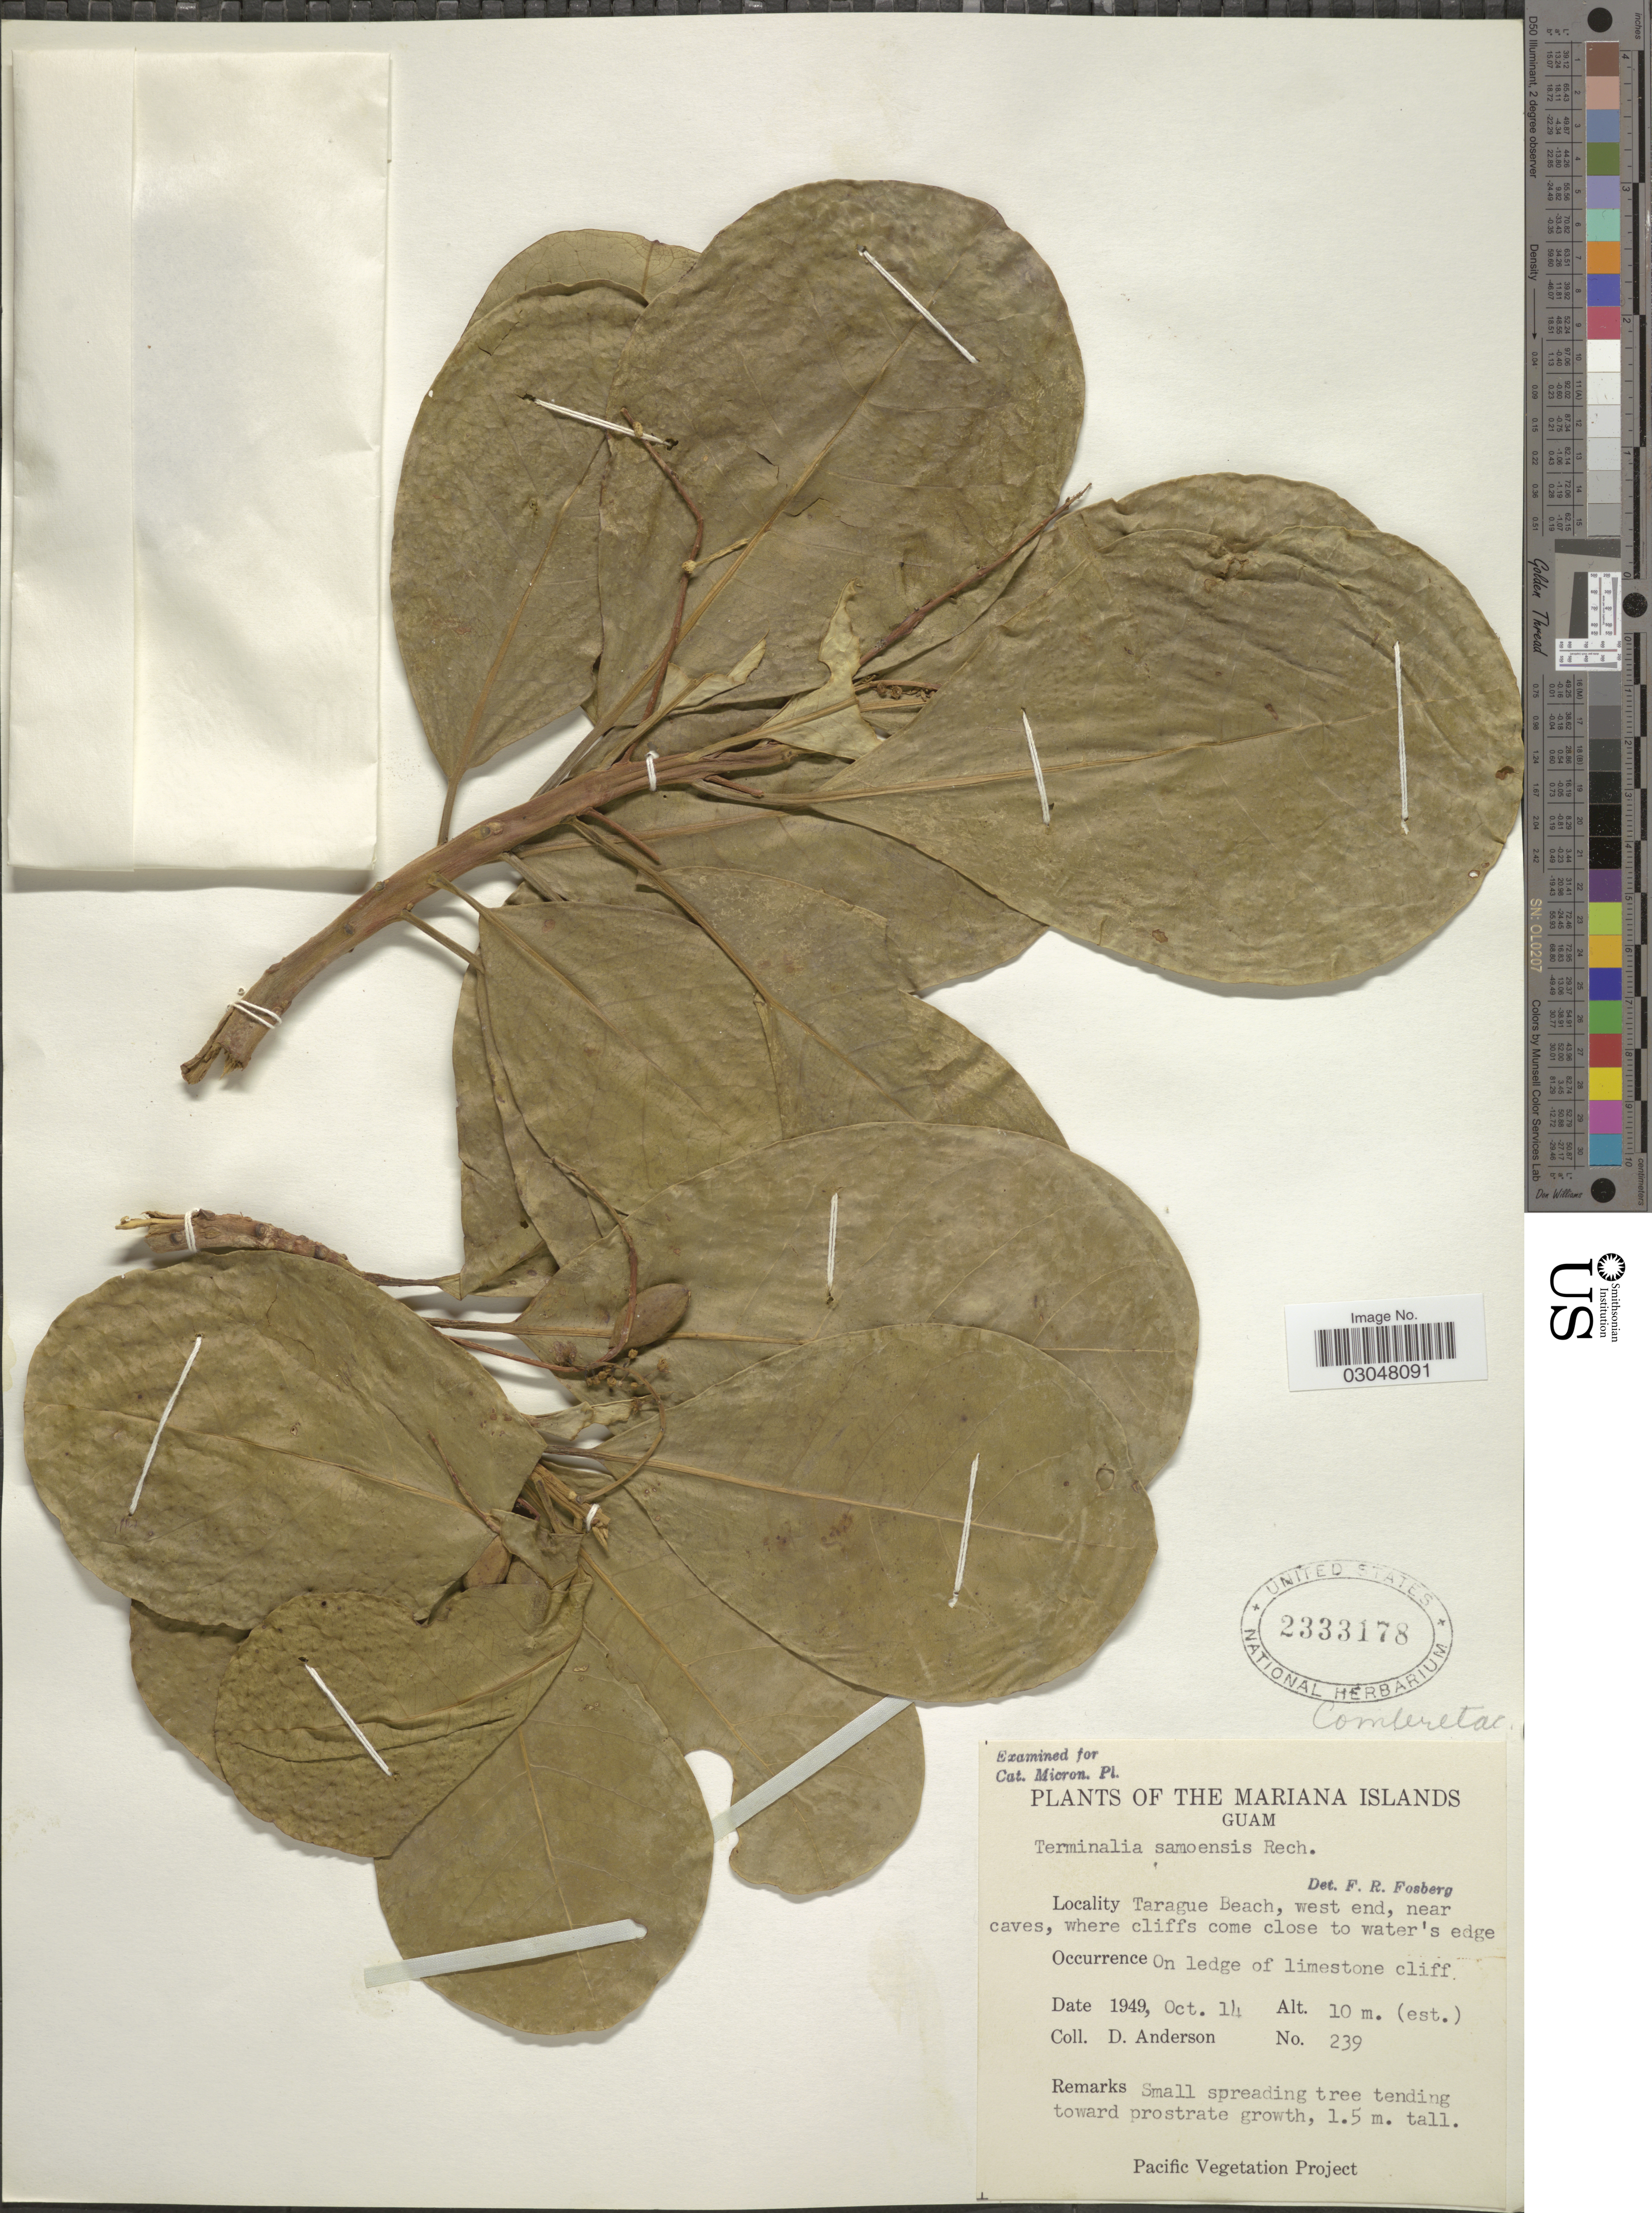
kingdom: Plantae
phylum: Tracheophyta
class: Magnoliopsida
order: Myrtales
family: Combretaceae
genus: Terminalia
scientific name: Terminalia samoensis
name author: Rech.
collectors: D. Anderson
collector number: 239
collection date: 1949-10-14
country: Guam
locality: The Mariana Islands. Tarague Beach, west end, near caves, where cliffs come close to water's edge.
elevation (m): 10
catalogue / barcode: US 2333178